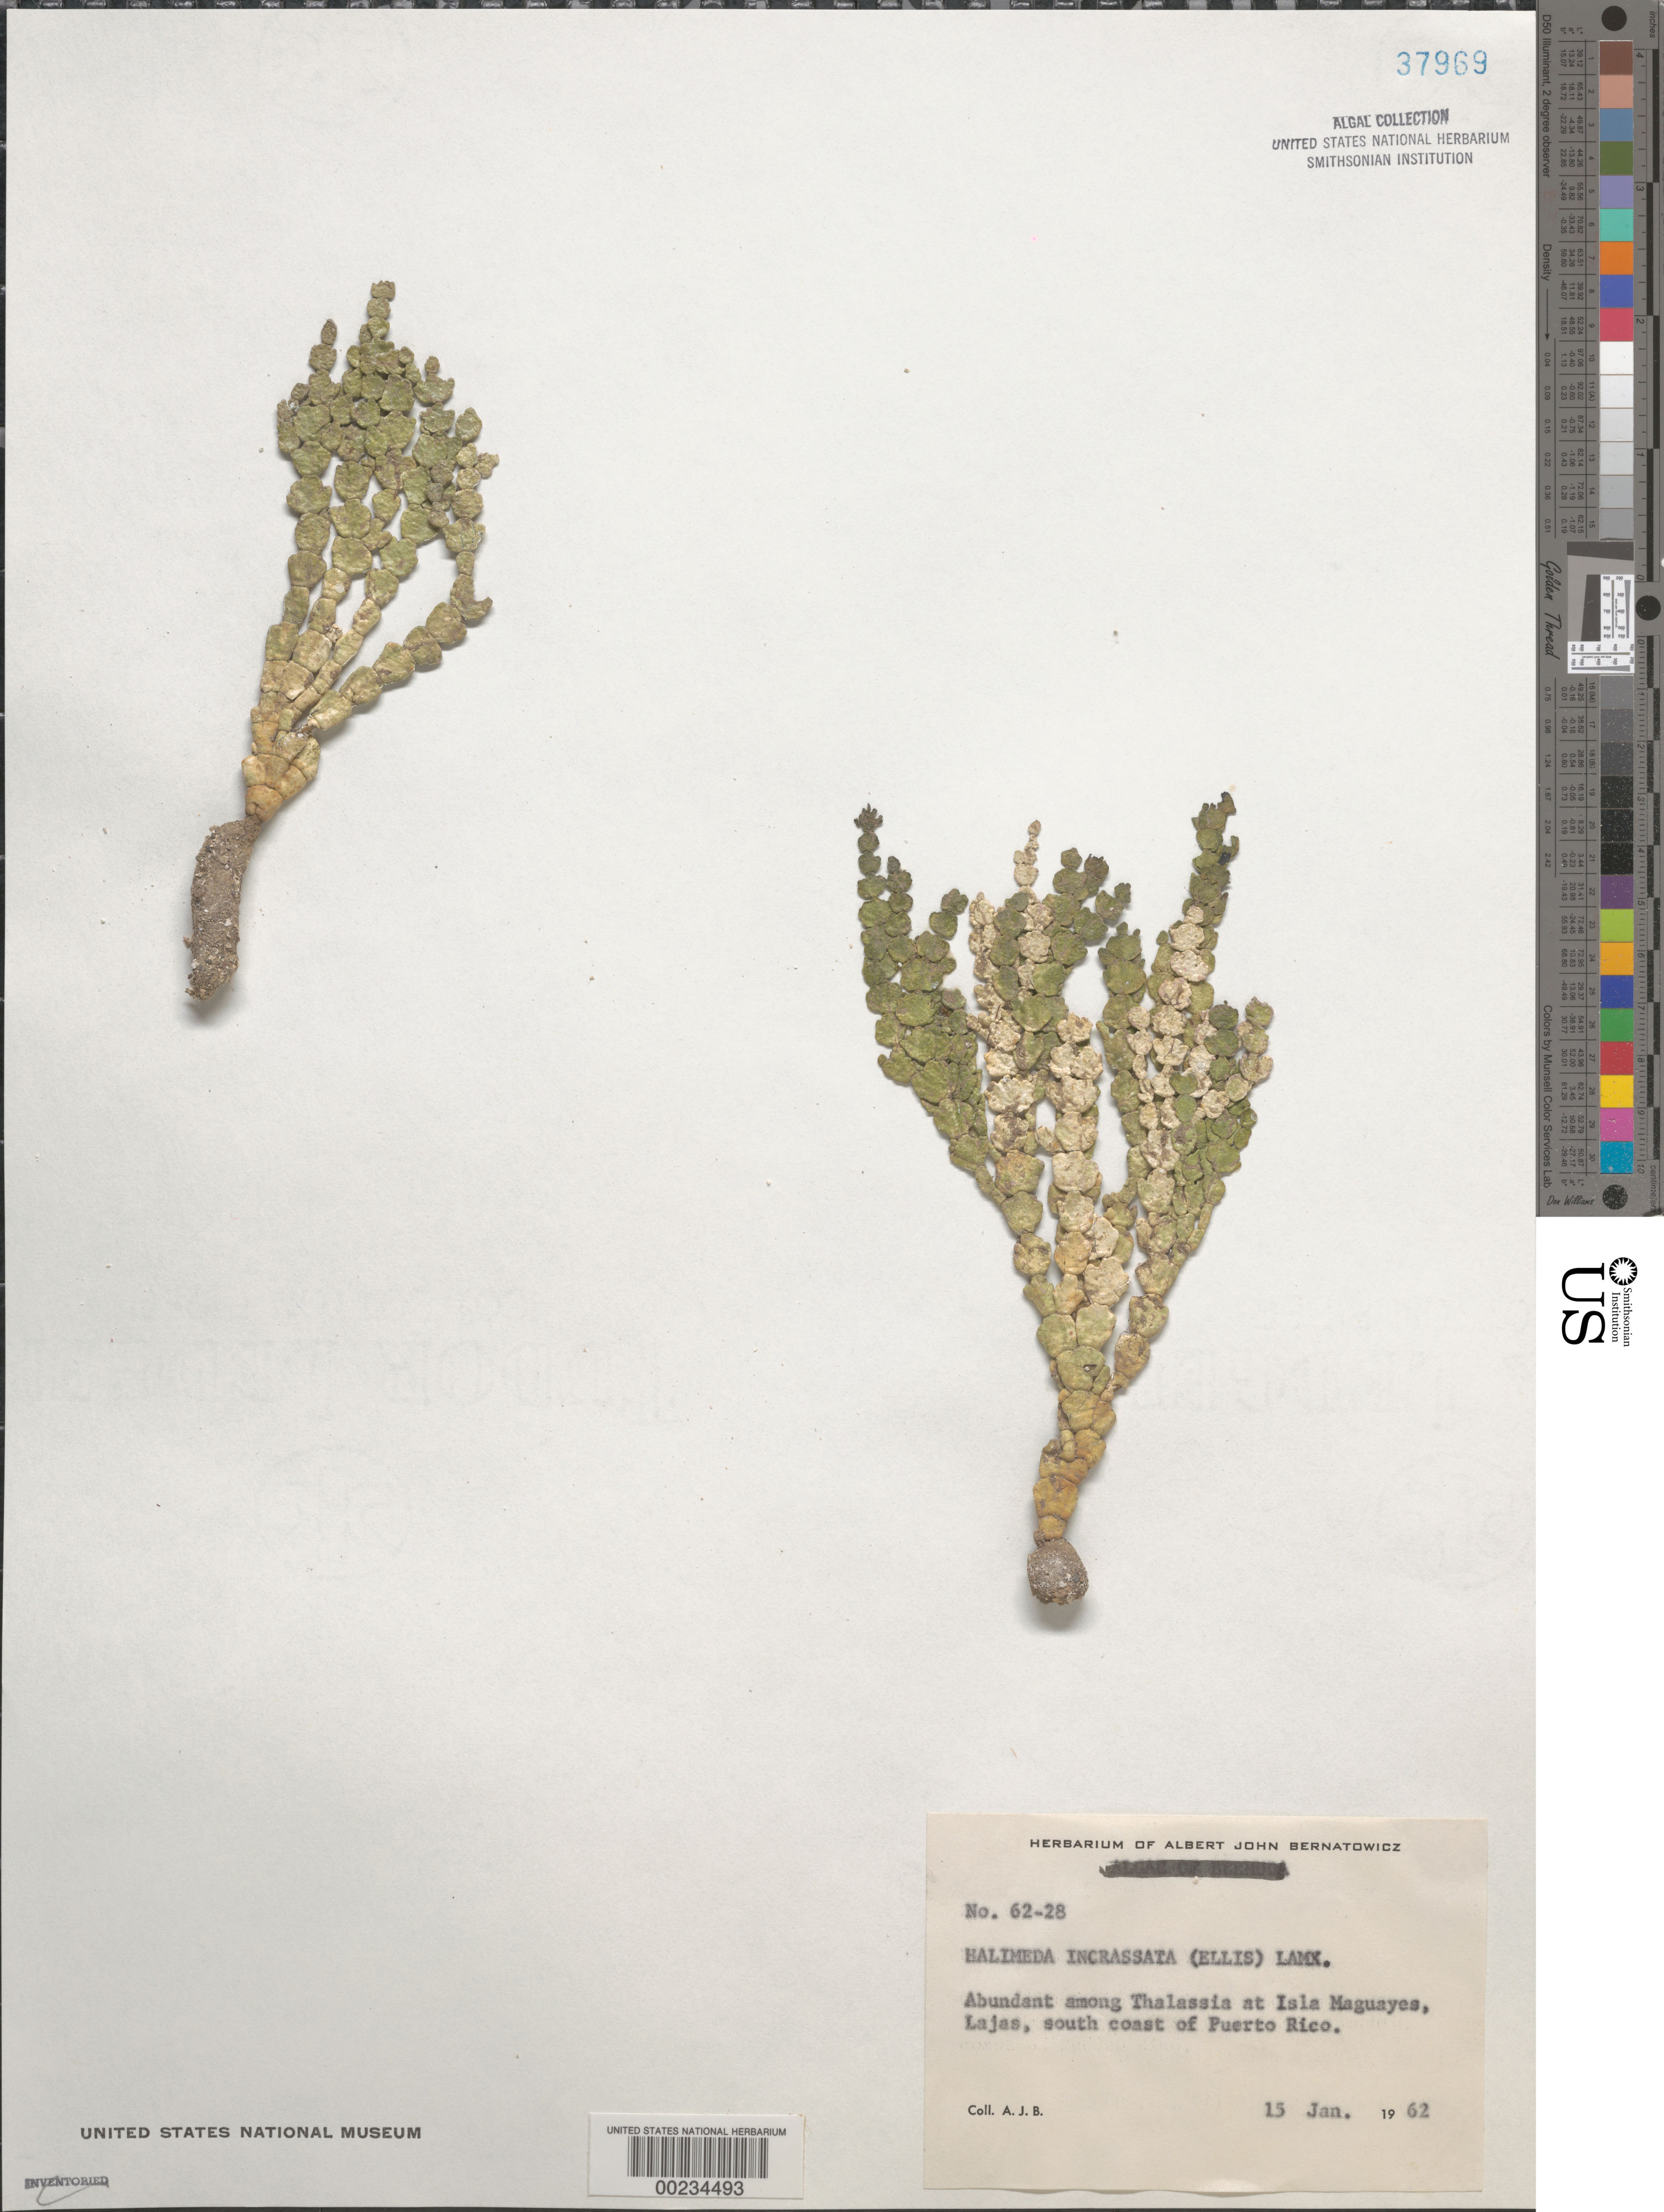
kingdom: Plantae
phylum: Chlorophyta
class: Ulvophyceae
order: Bryopsidales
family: Halimedaceae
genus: Halimeda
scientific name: Halimeda incrassata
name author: (J. Ellis) J.V.Lamouroux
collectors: A. Bernatowicz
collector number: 62-28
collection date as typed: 15 Jan 1962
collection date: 1962-01-15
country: Puerto Rico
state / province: Lajas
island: Isla Maguayes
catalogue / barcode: US 37969